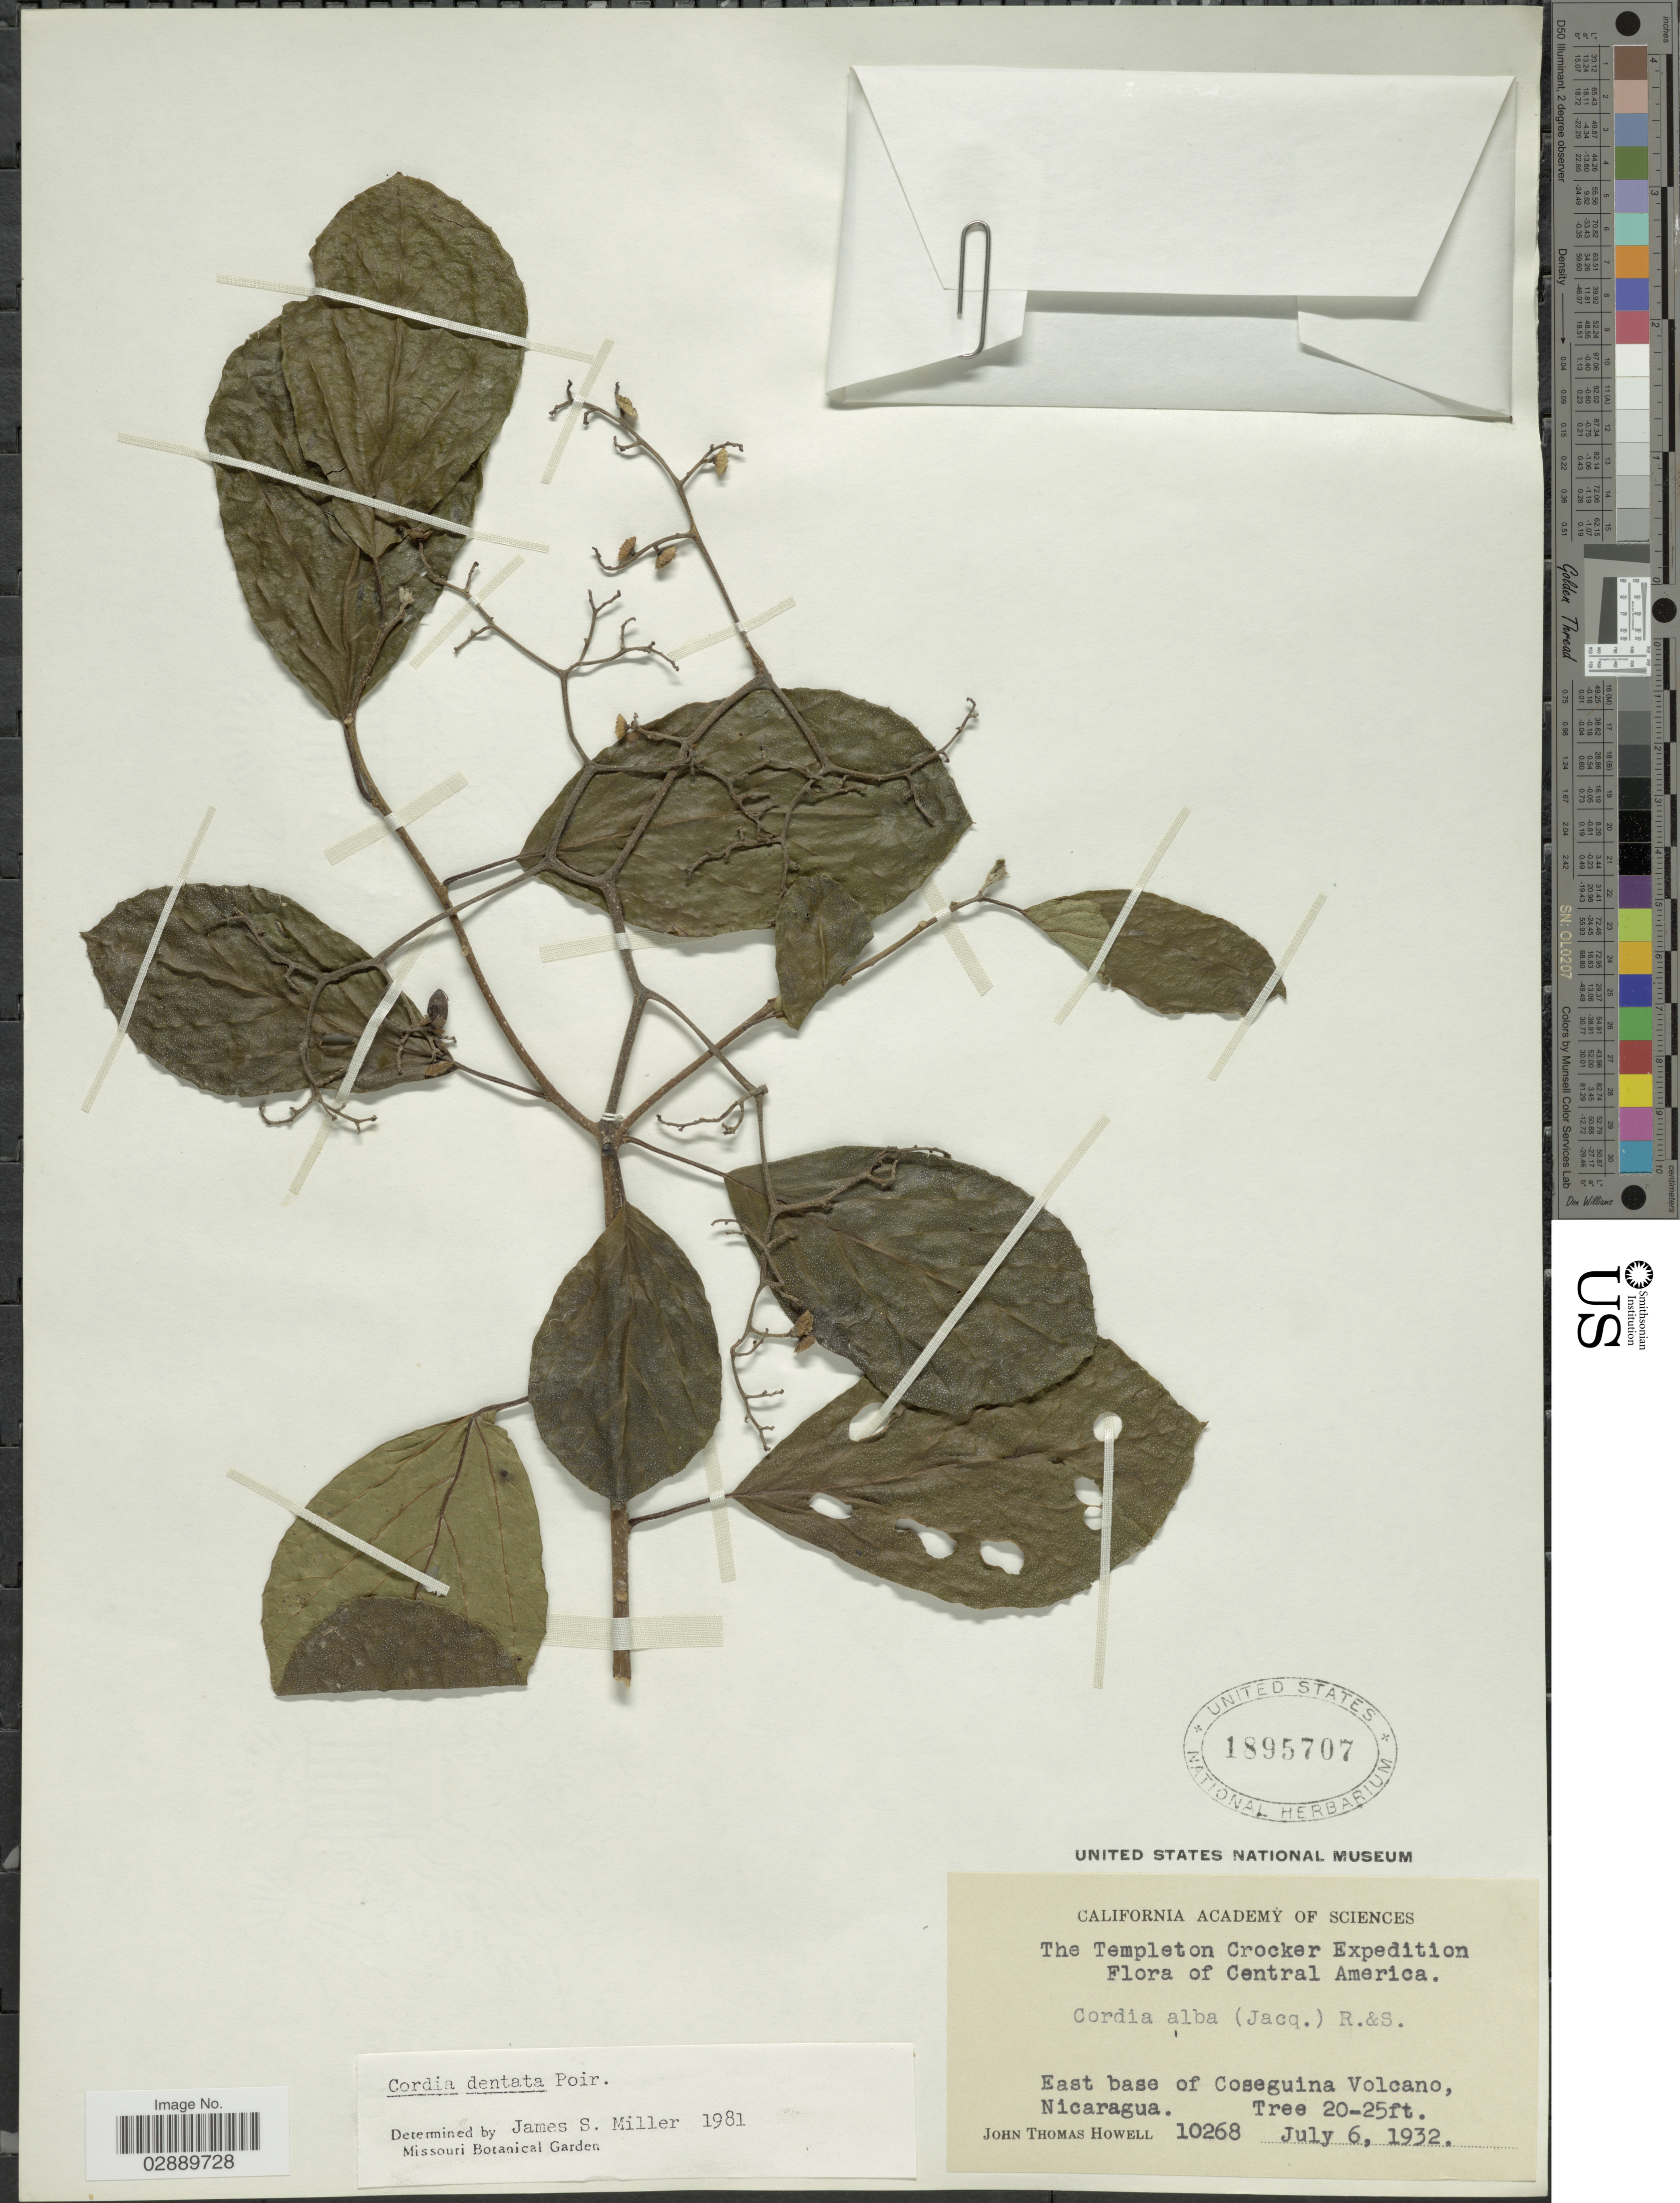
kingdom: Plantae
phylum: Tracheophyta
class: Magnoliopsida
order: Boraginales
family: Cordiaceae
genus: Cordia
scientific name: Cordia dentata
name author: Poir.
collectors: J. T. Howell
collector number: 10268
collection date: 1932-07-06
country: Nicaragua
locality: East base of Coseguina Volcano.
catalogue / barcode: US 1895707